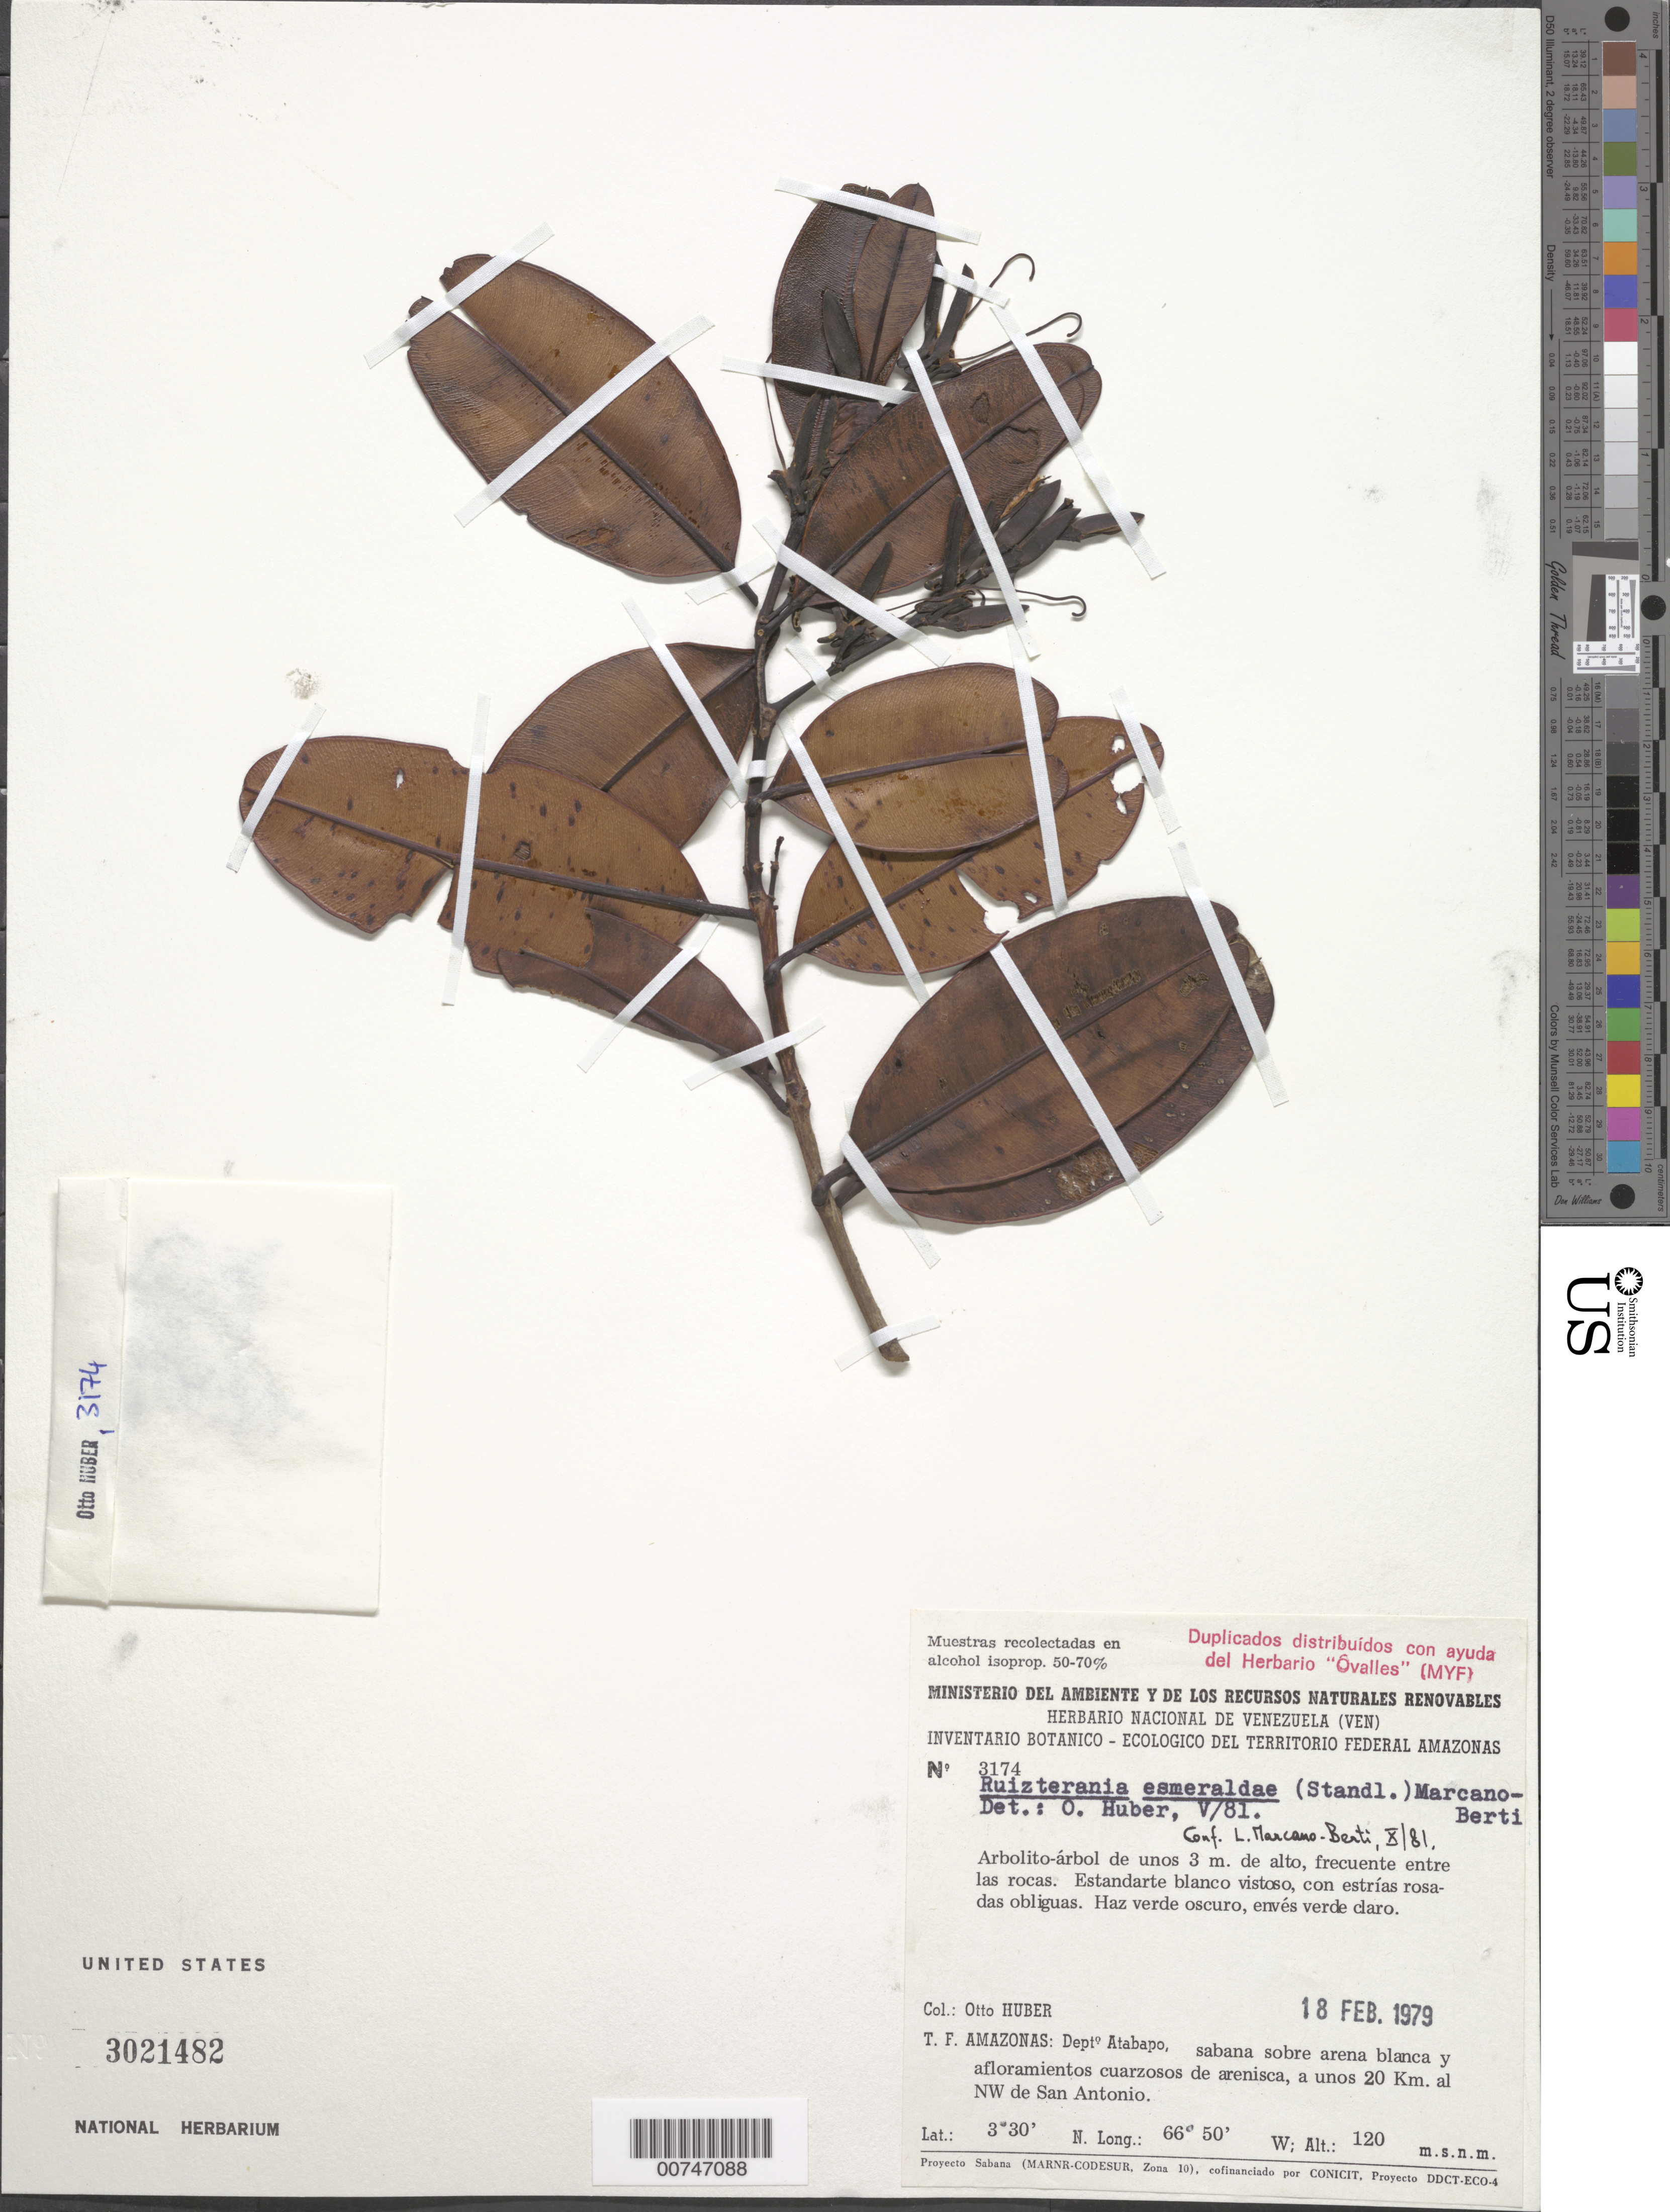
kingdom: Plantae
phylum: Tracheophyta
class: Magnoliopsida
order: Myrtales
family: Vochysiaceae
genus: Ruizterania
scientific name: Ruizterania esmeraldae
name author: (Standl.) Marc.-Berti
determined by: Marcano-Berti, L.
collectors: O. Huber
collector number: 3174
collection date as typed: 18-Feb-79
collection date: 1979-02-18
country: Venezuela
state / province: Amazonas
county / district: Atabapo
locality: San Antonio, 20 km al NW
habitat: Entre las rocas; sabana sobre arena blanca y afloramientos cuarzosos de arenisca; en toda la sabana y entre las rocas de arenisca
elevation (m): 120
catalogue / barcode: US 3021482